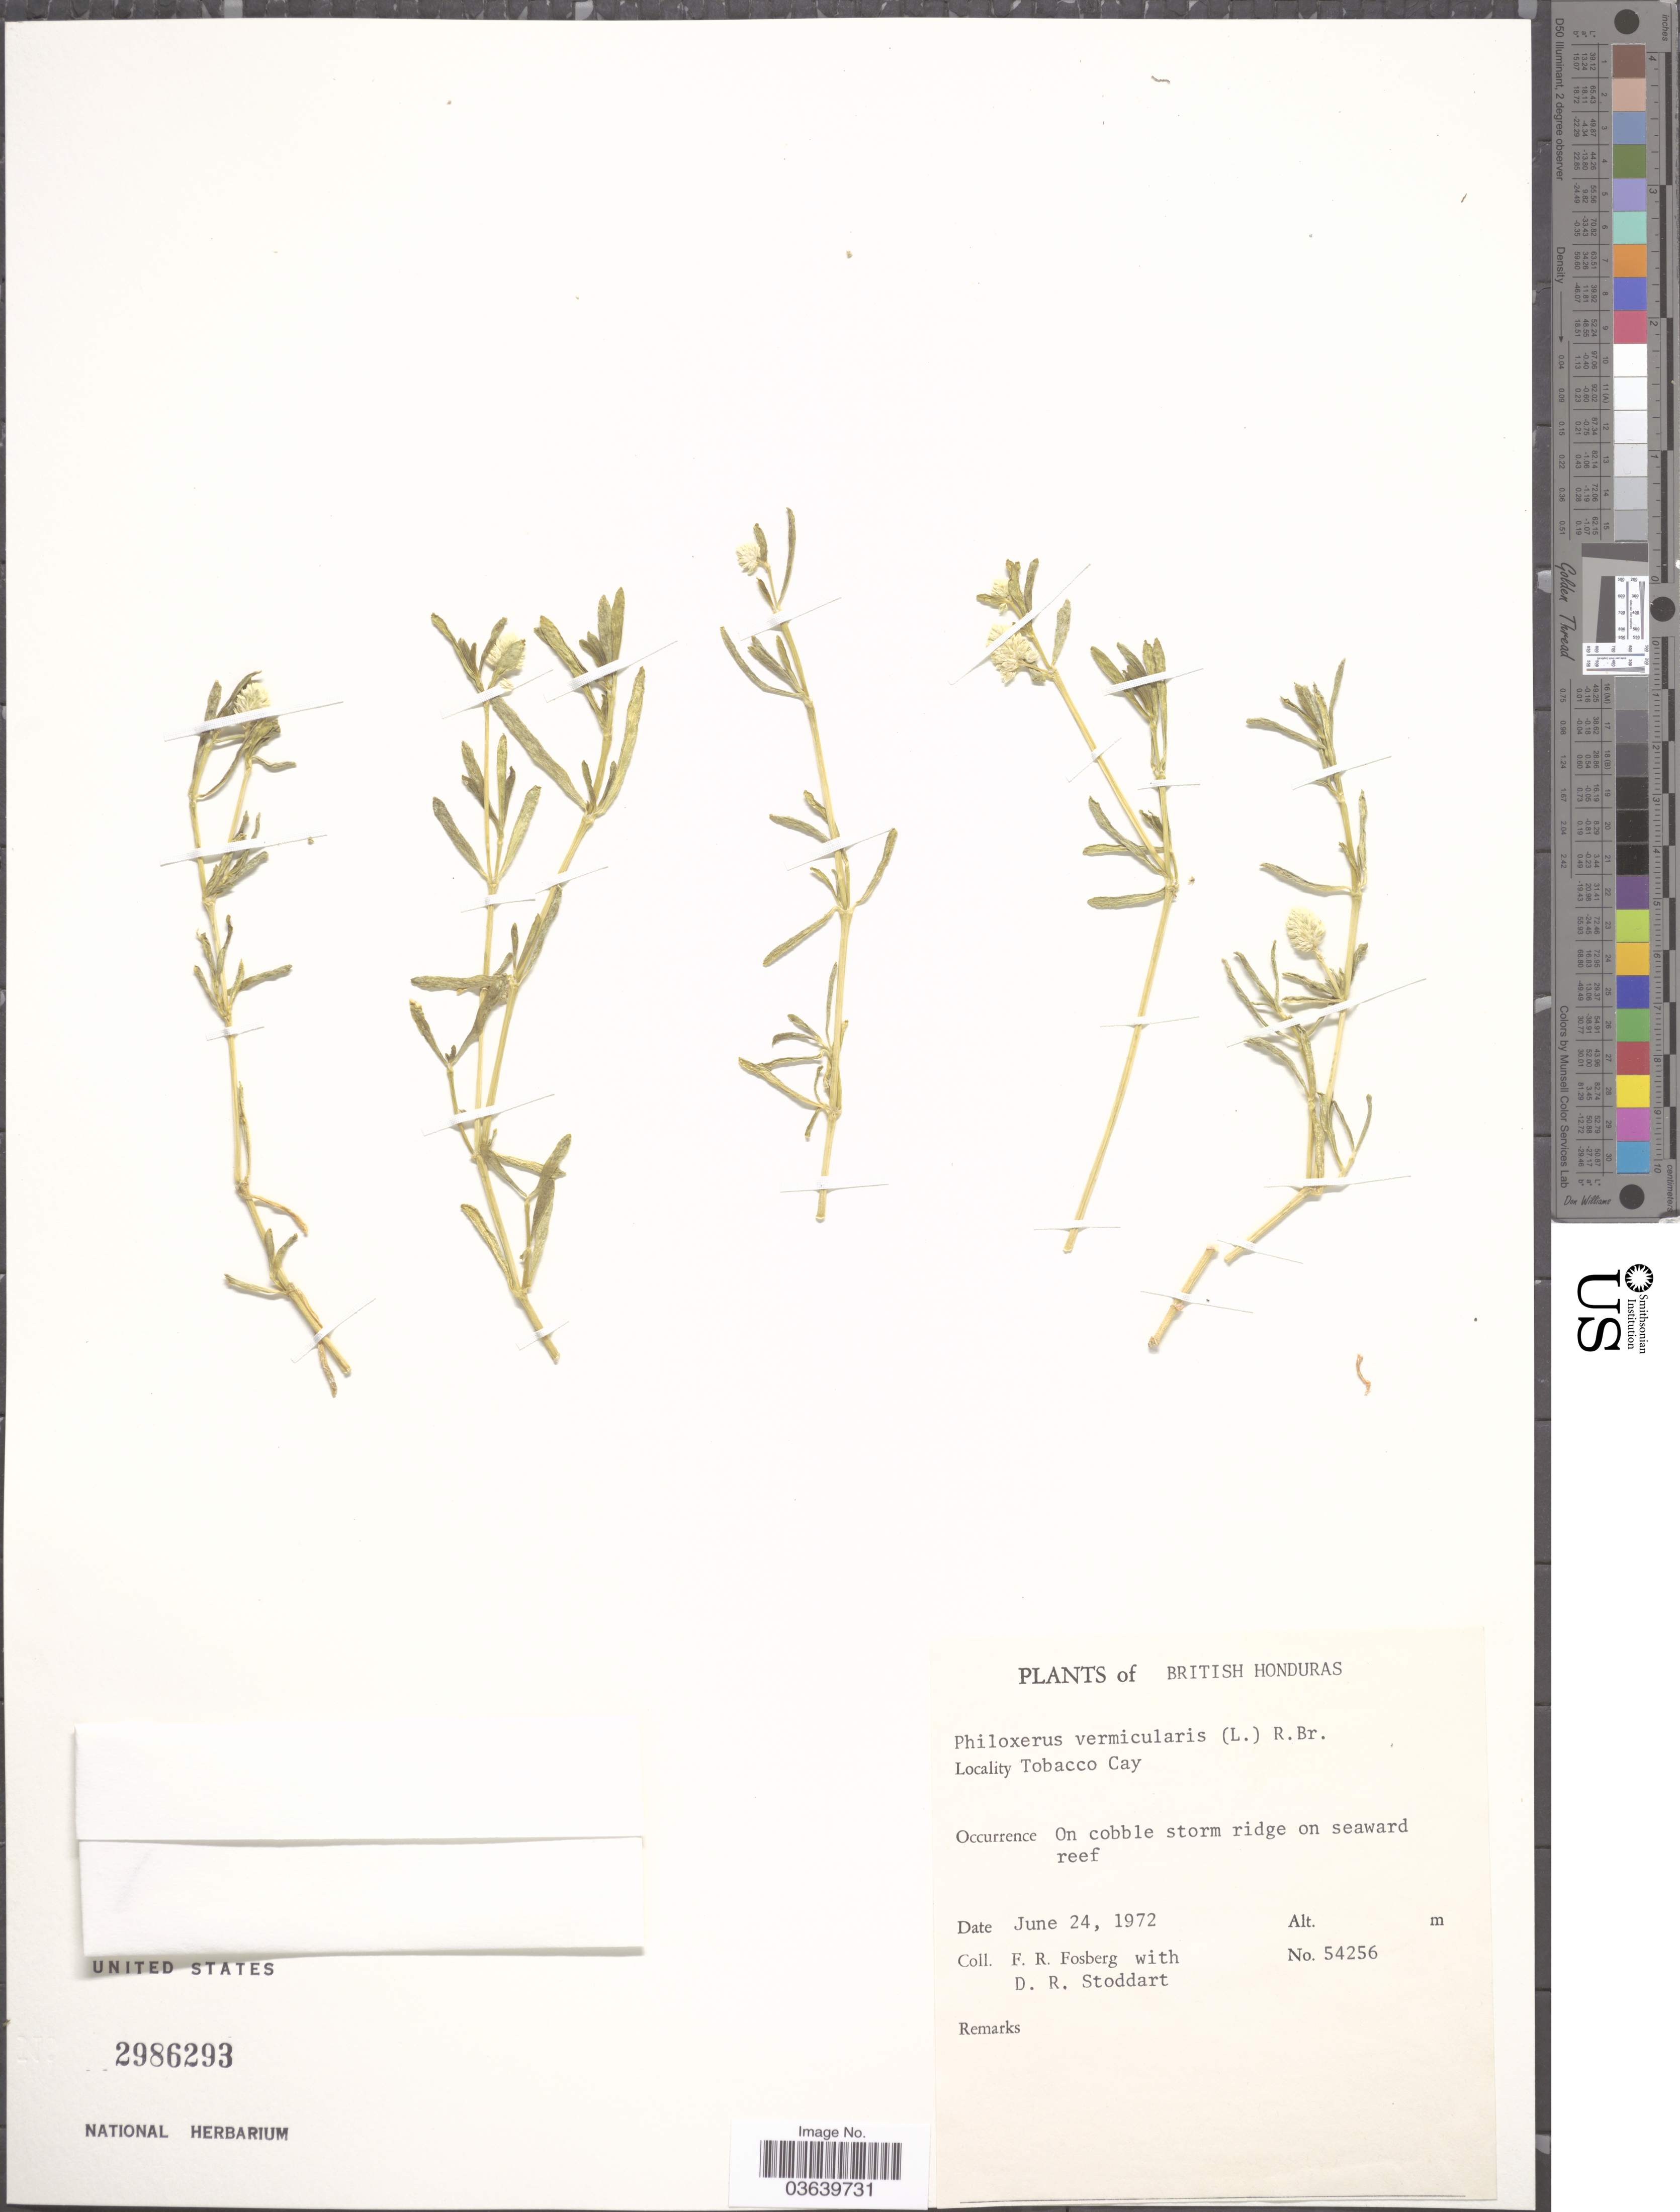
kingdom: Plantae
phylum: Tracheophyta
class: Magnoliopsida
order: Caryophyllales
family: Amaranthaceae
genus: Gomphrena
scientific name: Gomphrena vermicularis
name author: L.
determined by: Strong, Mark T., (BOT), Smithsonian Institution - National Museum of Natural History (UNITED STATES)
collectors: F. R. Fosberg & D. R. Stoddart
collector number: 54256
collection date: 1972-06-24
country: Belize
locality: British Honduras. Tobacco Cay.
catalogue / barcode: US 2986293